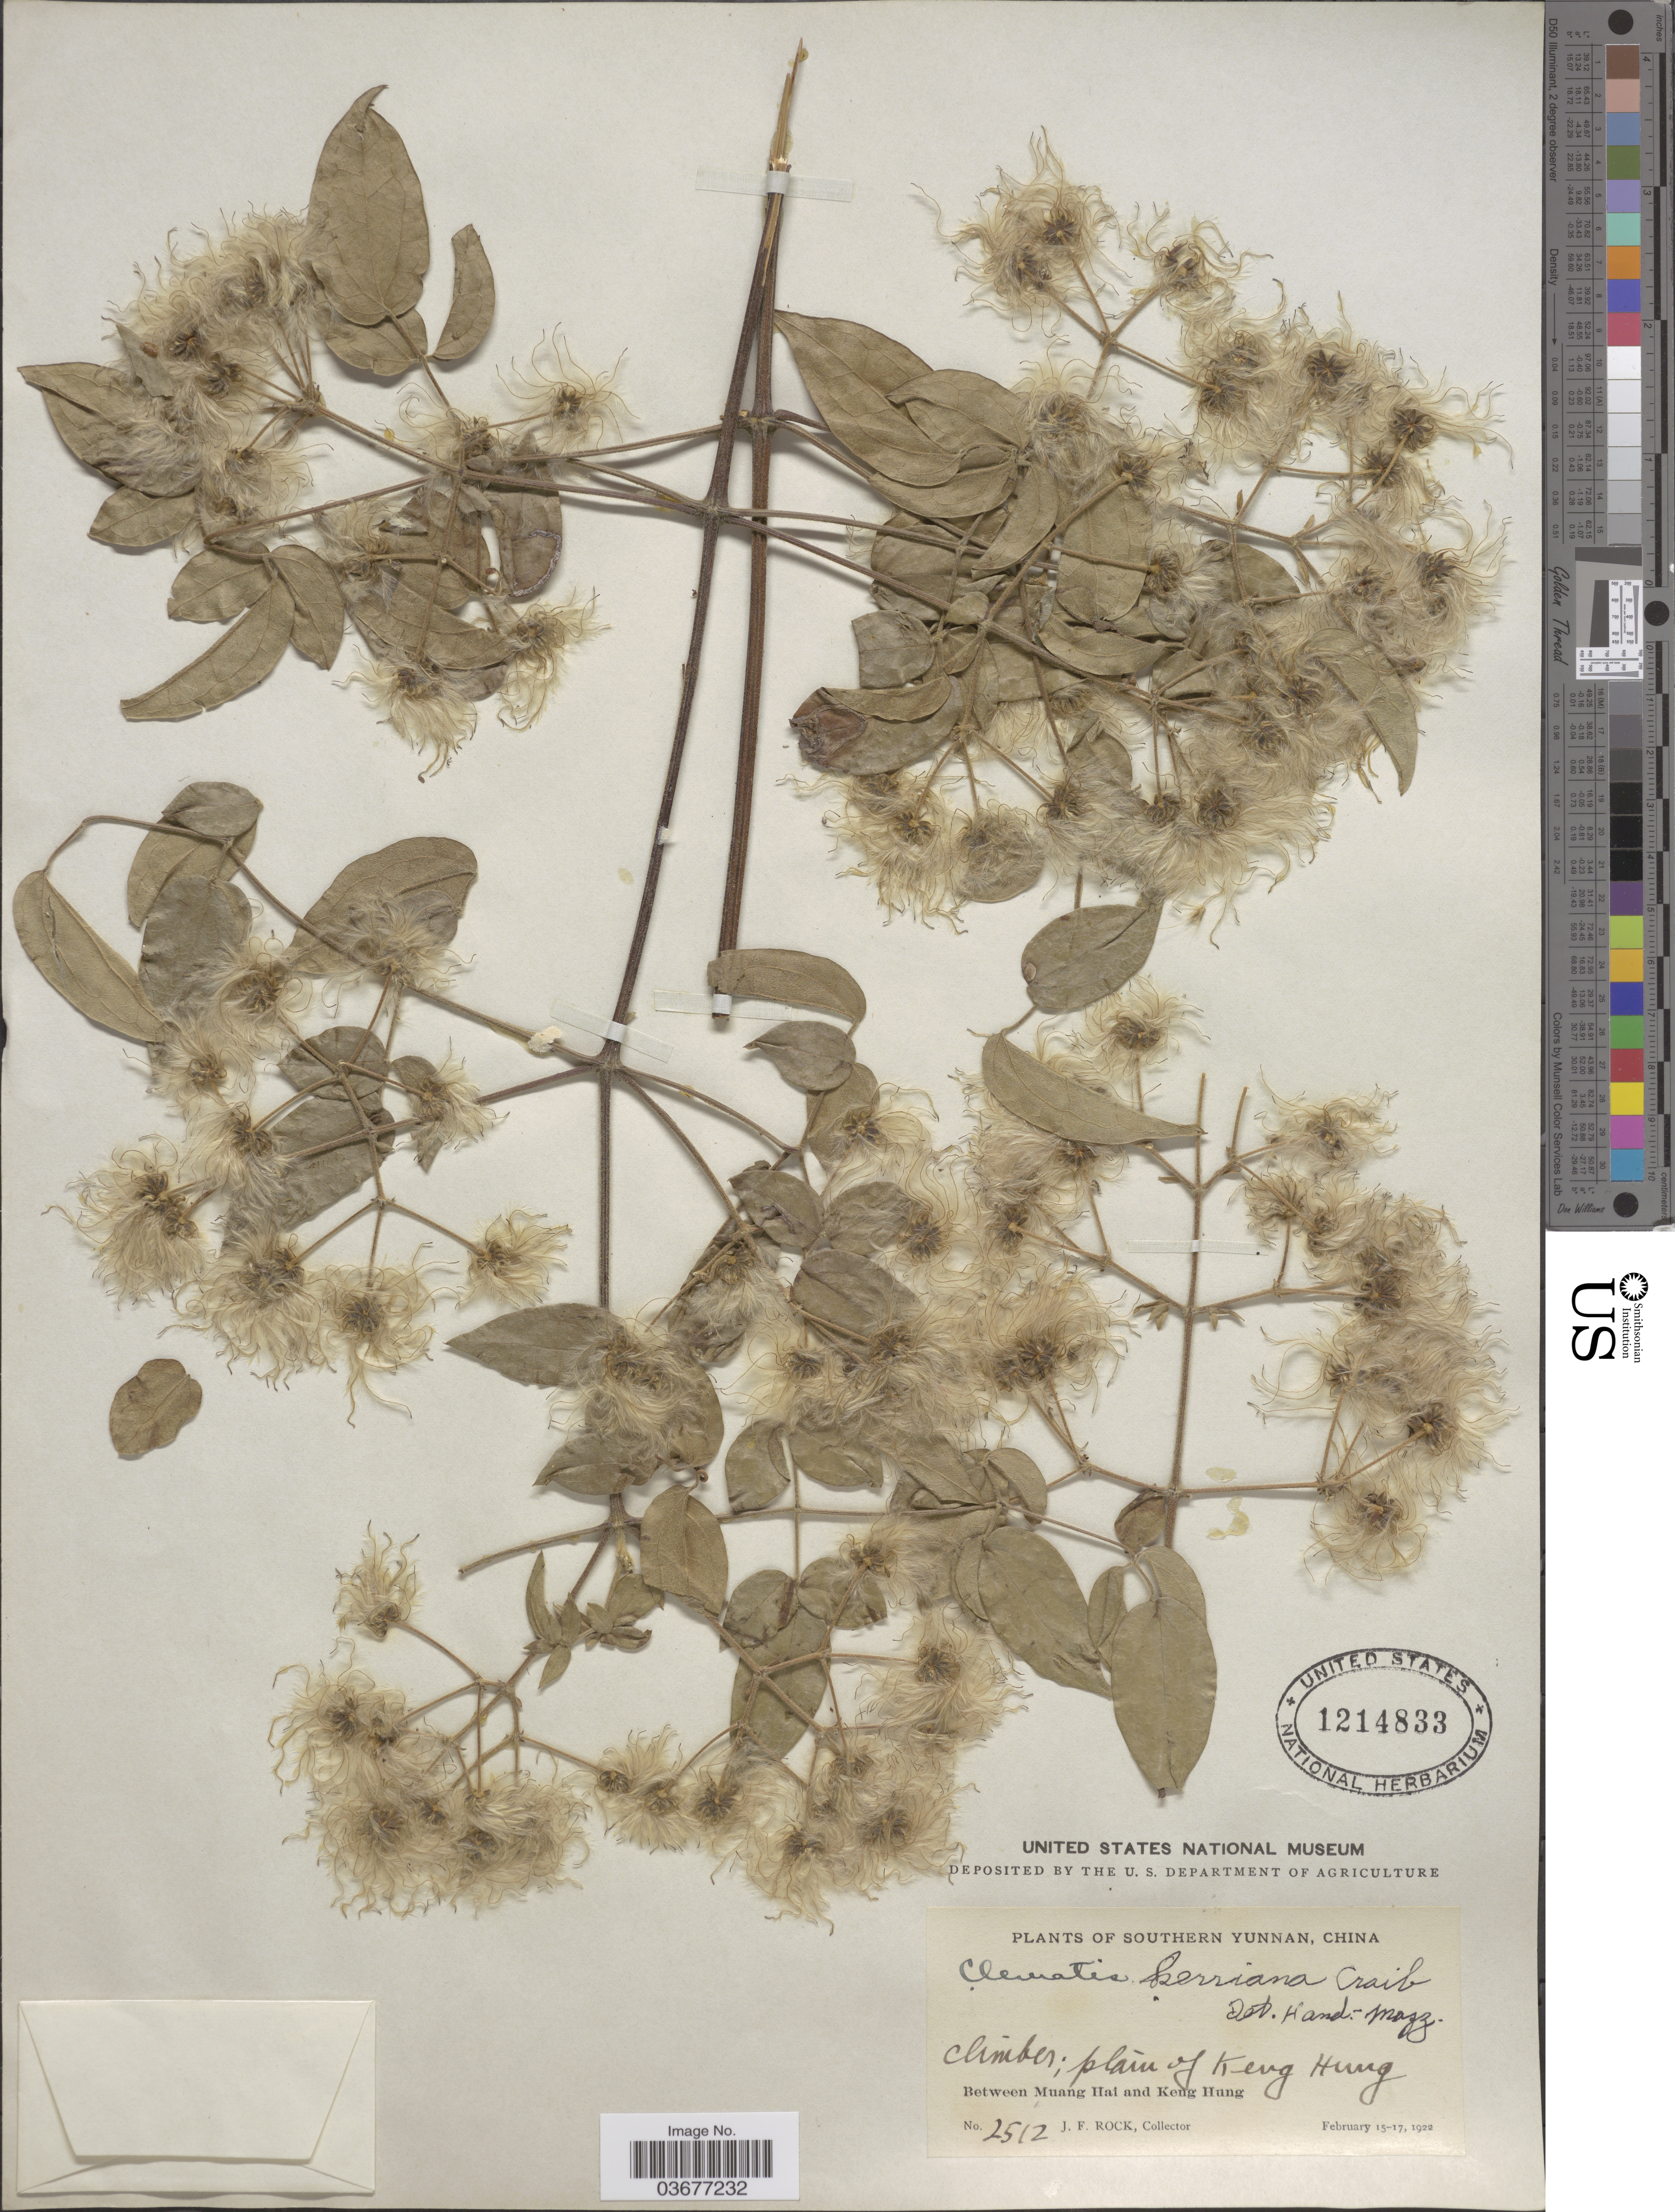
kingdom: Plantae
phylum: Tracheophyta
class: Magnoliopsida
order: Ranunculales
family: Ranunculaceae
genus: Clematis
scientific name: Clematis kerriana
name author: Craib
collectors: J. Rock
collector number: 2512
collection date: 1922-02-15/1922-02-17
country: China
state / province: Yunnan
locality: Southern Yunnan. Plain of Keng hung. Between Muang Hai and Keng Hung.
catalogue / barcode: US 1214833